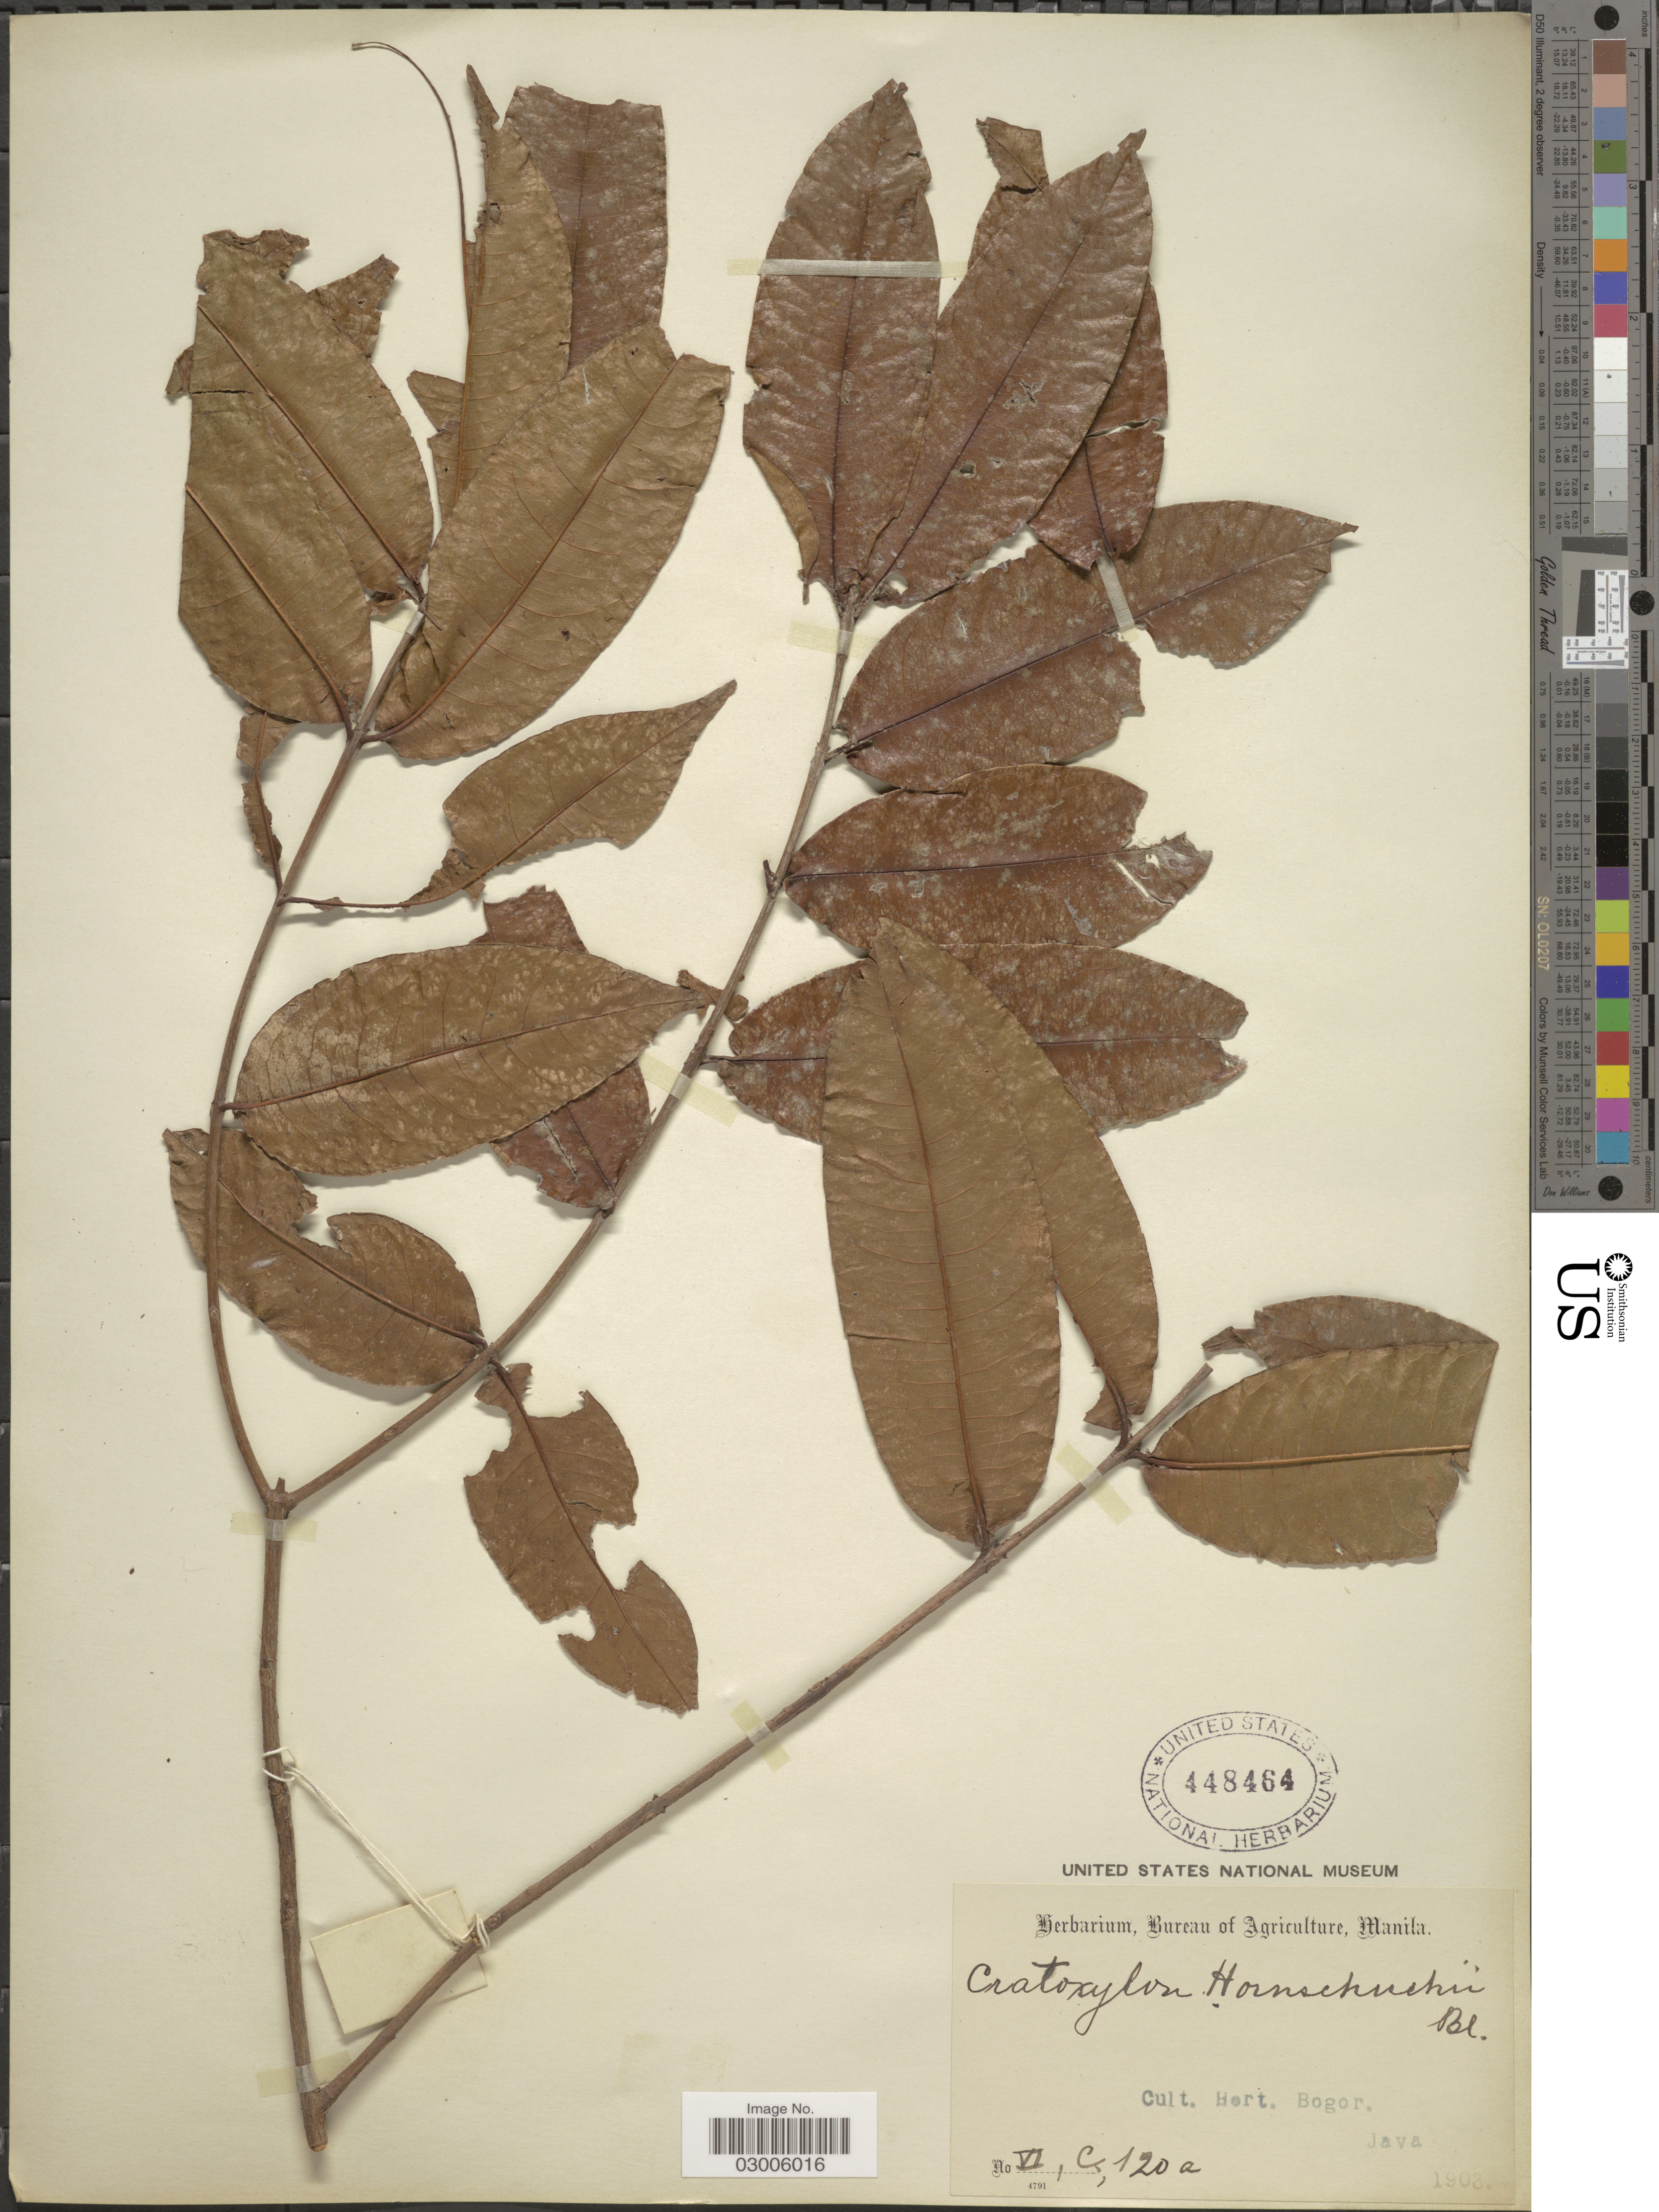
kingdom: Plantae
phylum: Tracheophyta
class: Magnoliopsida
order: Malpighiales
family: Hypericaceae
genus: Cratoxylum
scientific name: Cratoxylum hornschuchii sensu Llanos non Blume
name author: Blanco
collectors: ex Herb. Bur. Agric. Manila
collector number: VIC120a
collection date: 1903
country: Indonesia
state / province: Java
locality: Cult. Hort. Bogor. Java.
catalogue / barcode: US 448464